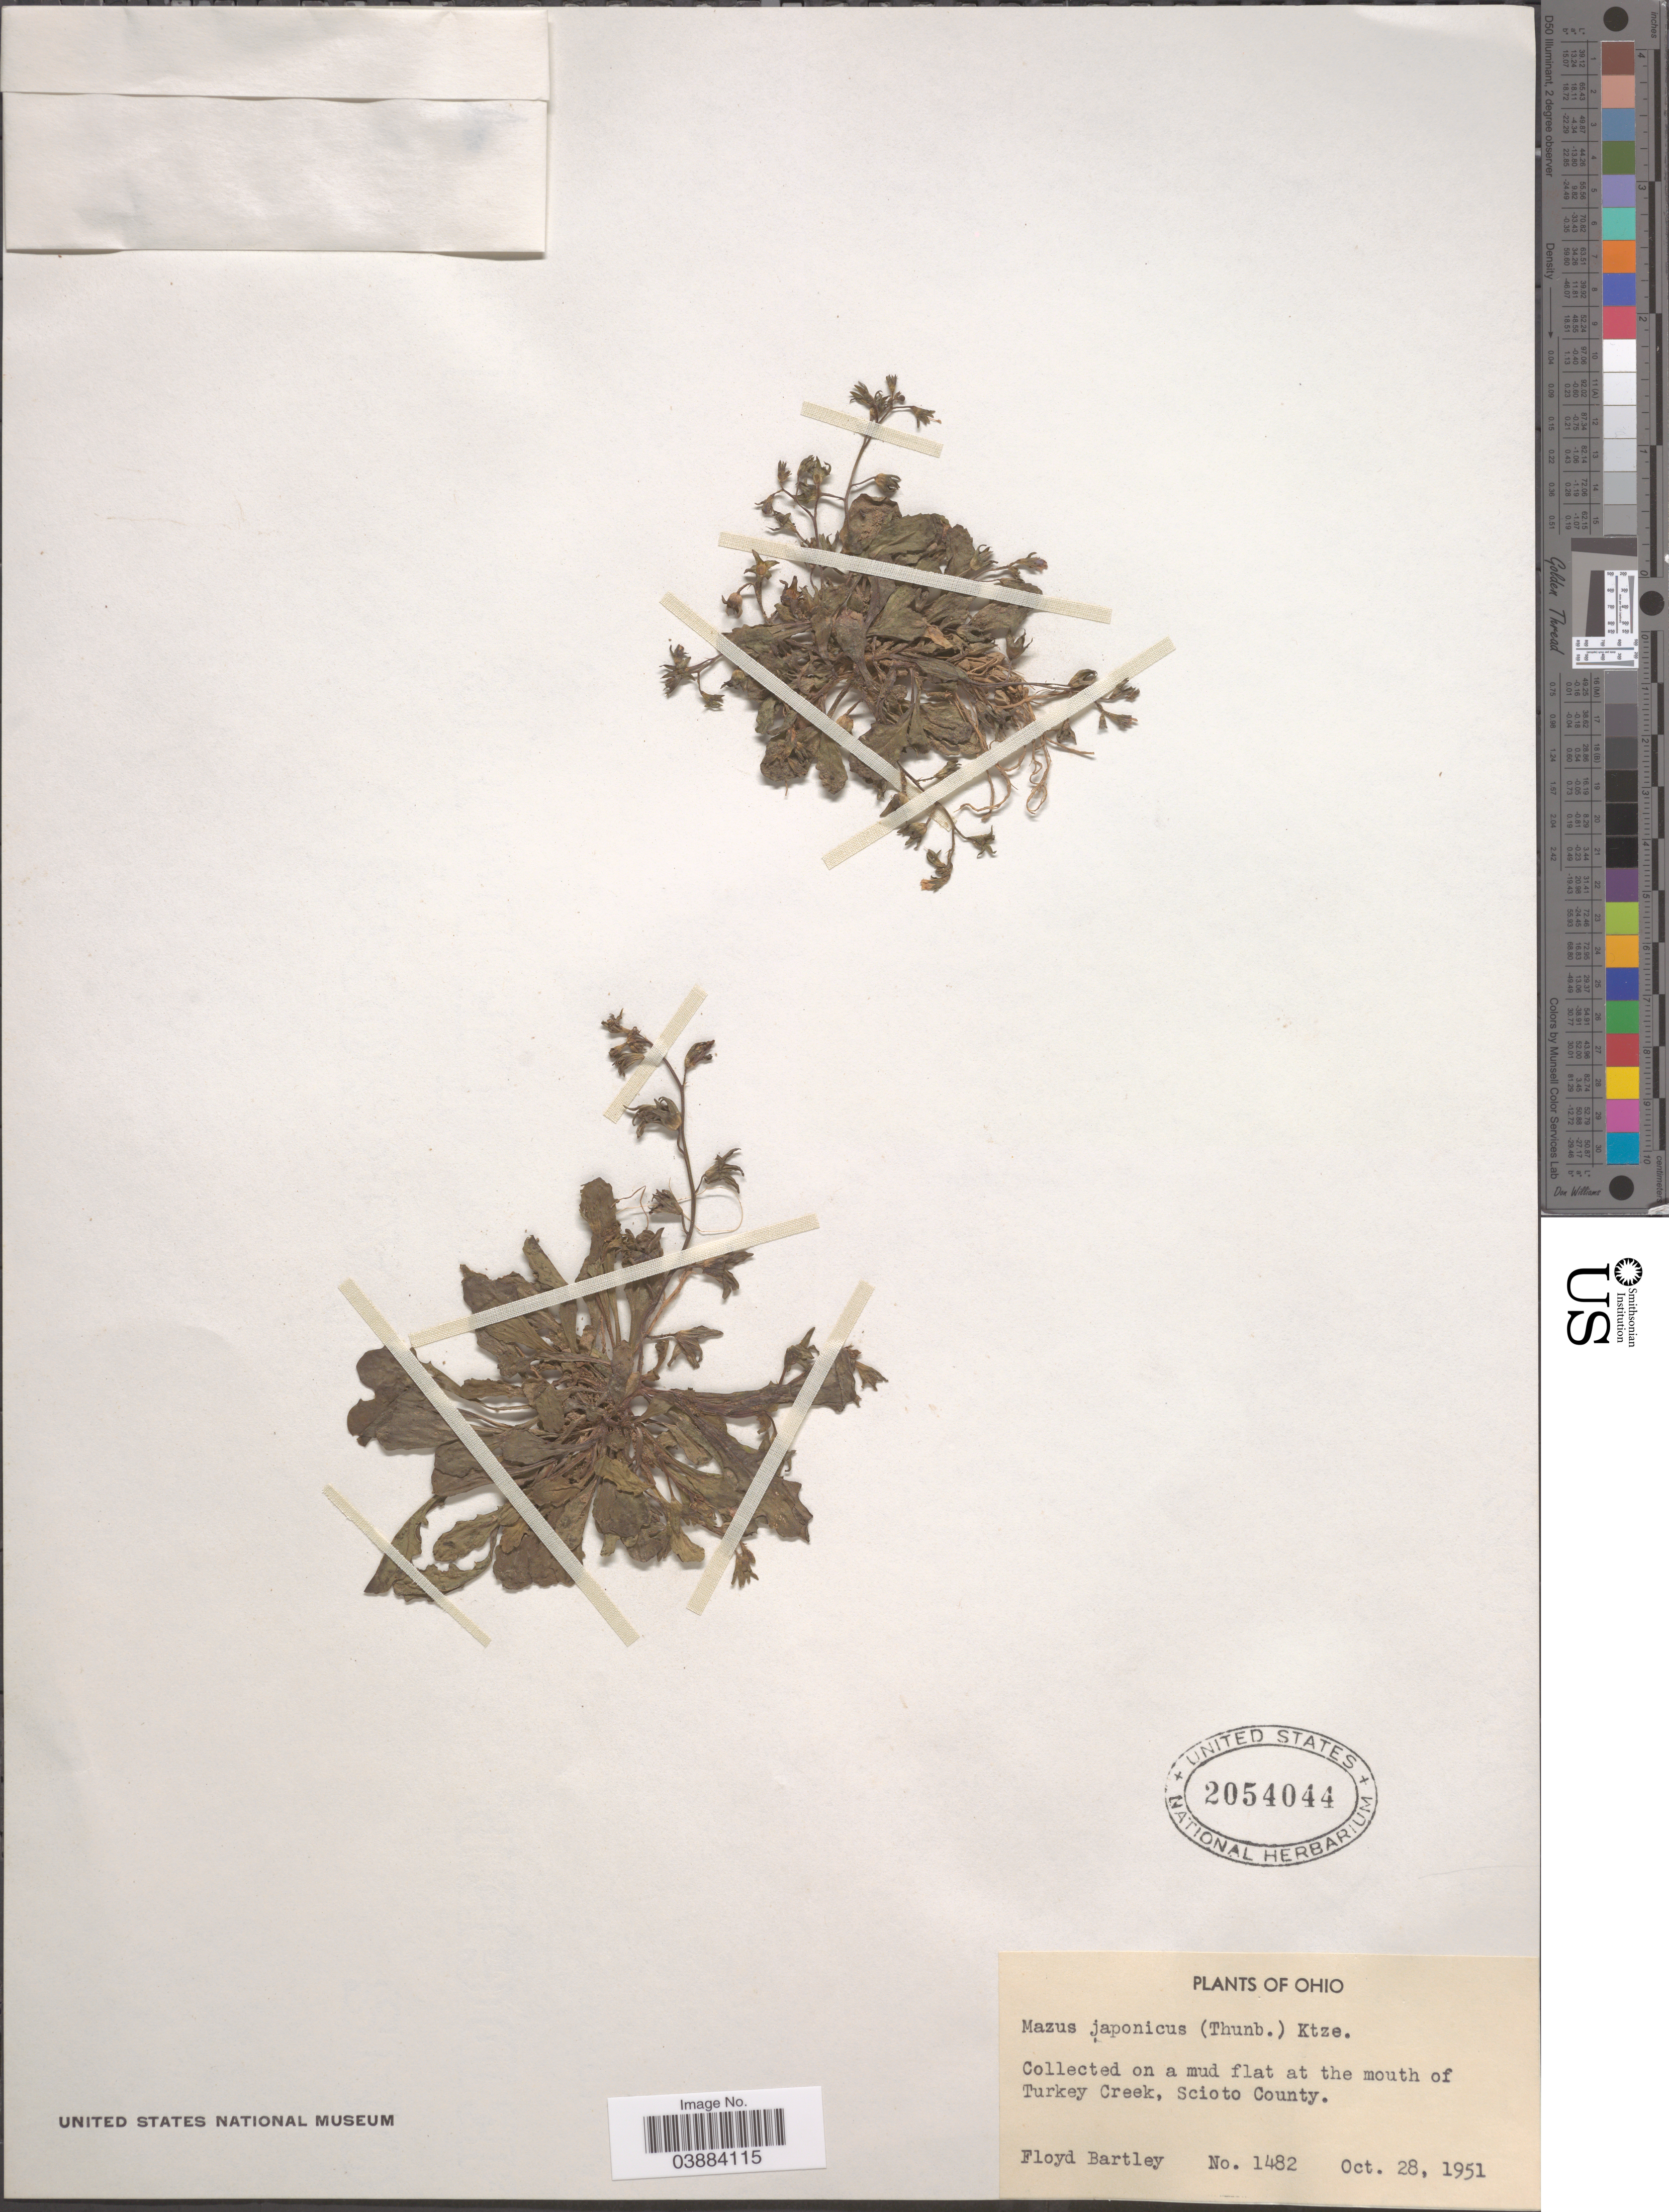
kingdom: Plantae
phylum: Tracheophyta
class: Magnoliopsida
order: Lamiales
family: Mazaceae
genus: Mazus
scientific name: Mazus pumilus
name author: (Burm. f.) Steenis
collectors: F. Bartley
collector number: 1482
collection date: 1951-10-28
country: United States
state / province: Ohio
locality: At the mouth of Turkey Creek, Scioto County.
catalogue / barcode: US 2054044